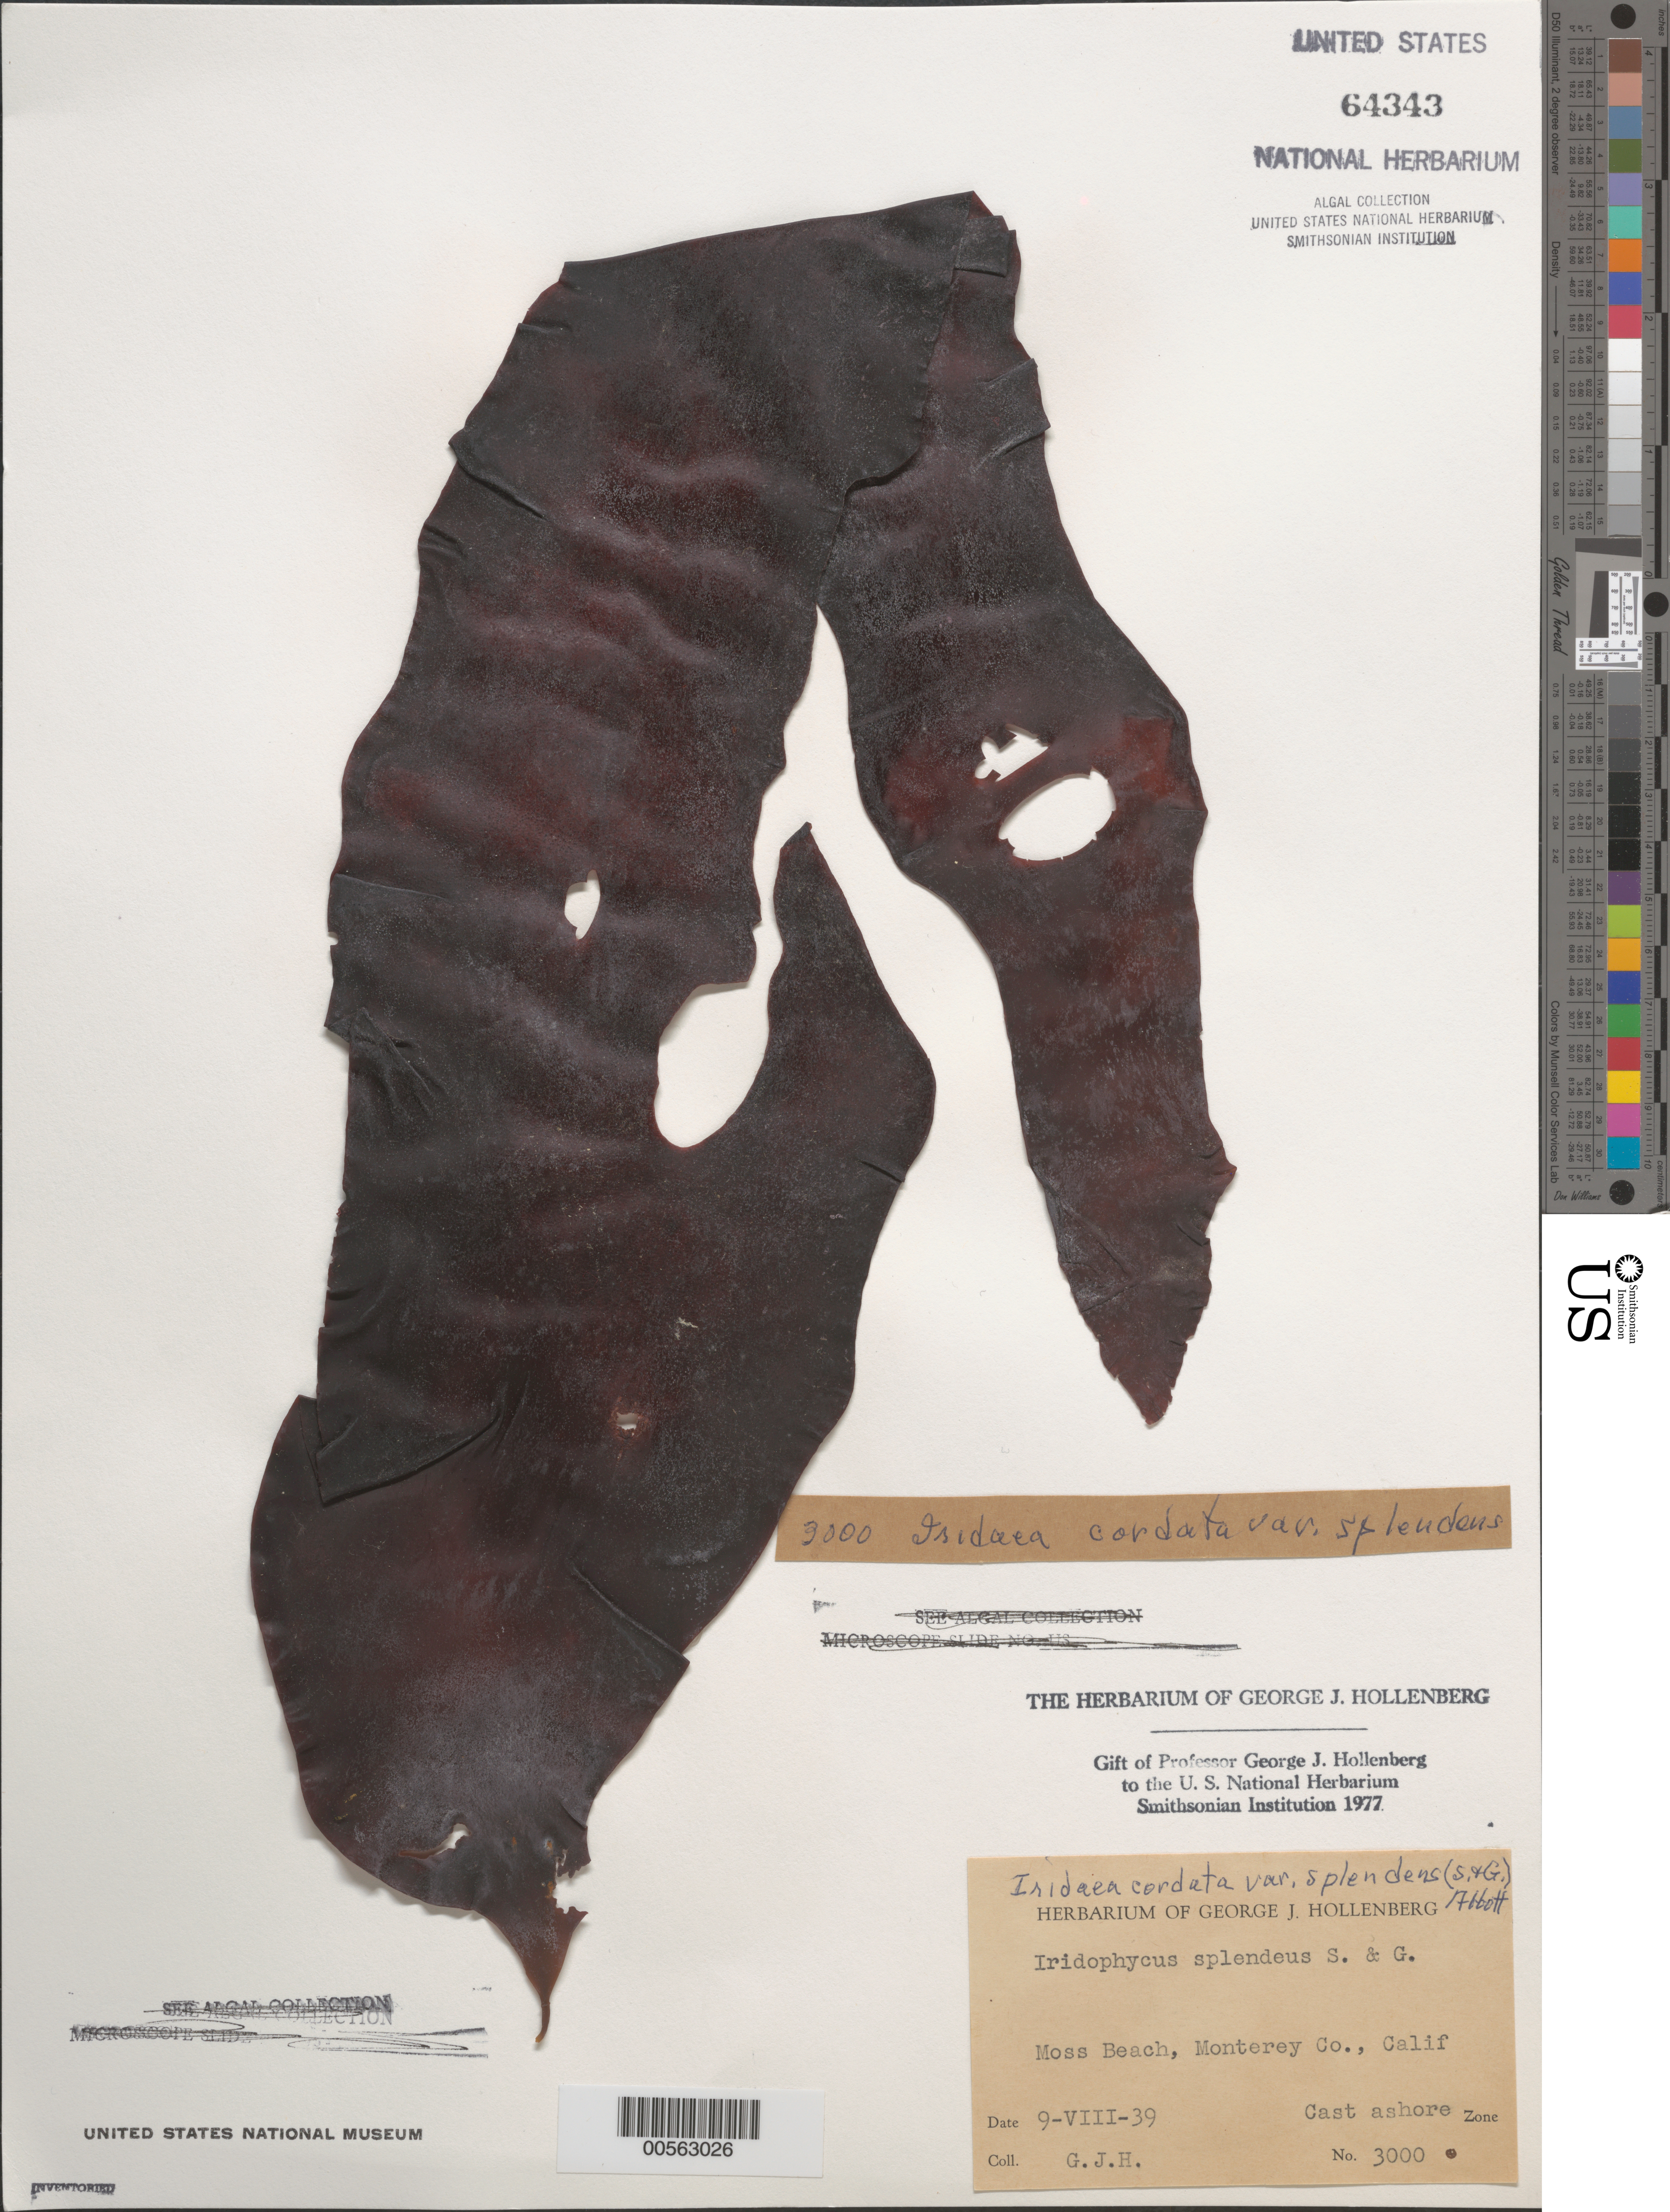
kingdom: Plantae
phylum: Rhodophyta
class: Florideophyceae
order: Gigartinales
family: Gigartinaceae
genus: Iridaea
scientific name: Iridaea cordata var. splendens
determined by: Hollenberg, George J.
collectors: G. Hollenberg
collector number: GJH 3000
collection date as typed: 09 Aug 1939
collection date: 1939-08-09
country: United States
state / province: California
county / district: Monterey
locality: Moss Beach, Pacific Grove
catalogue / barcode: US 64343